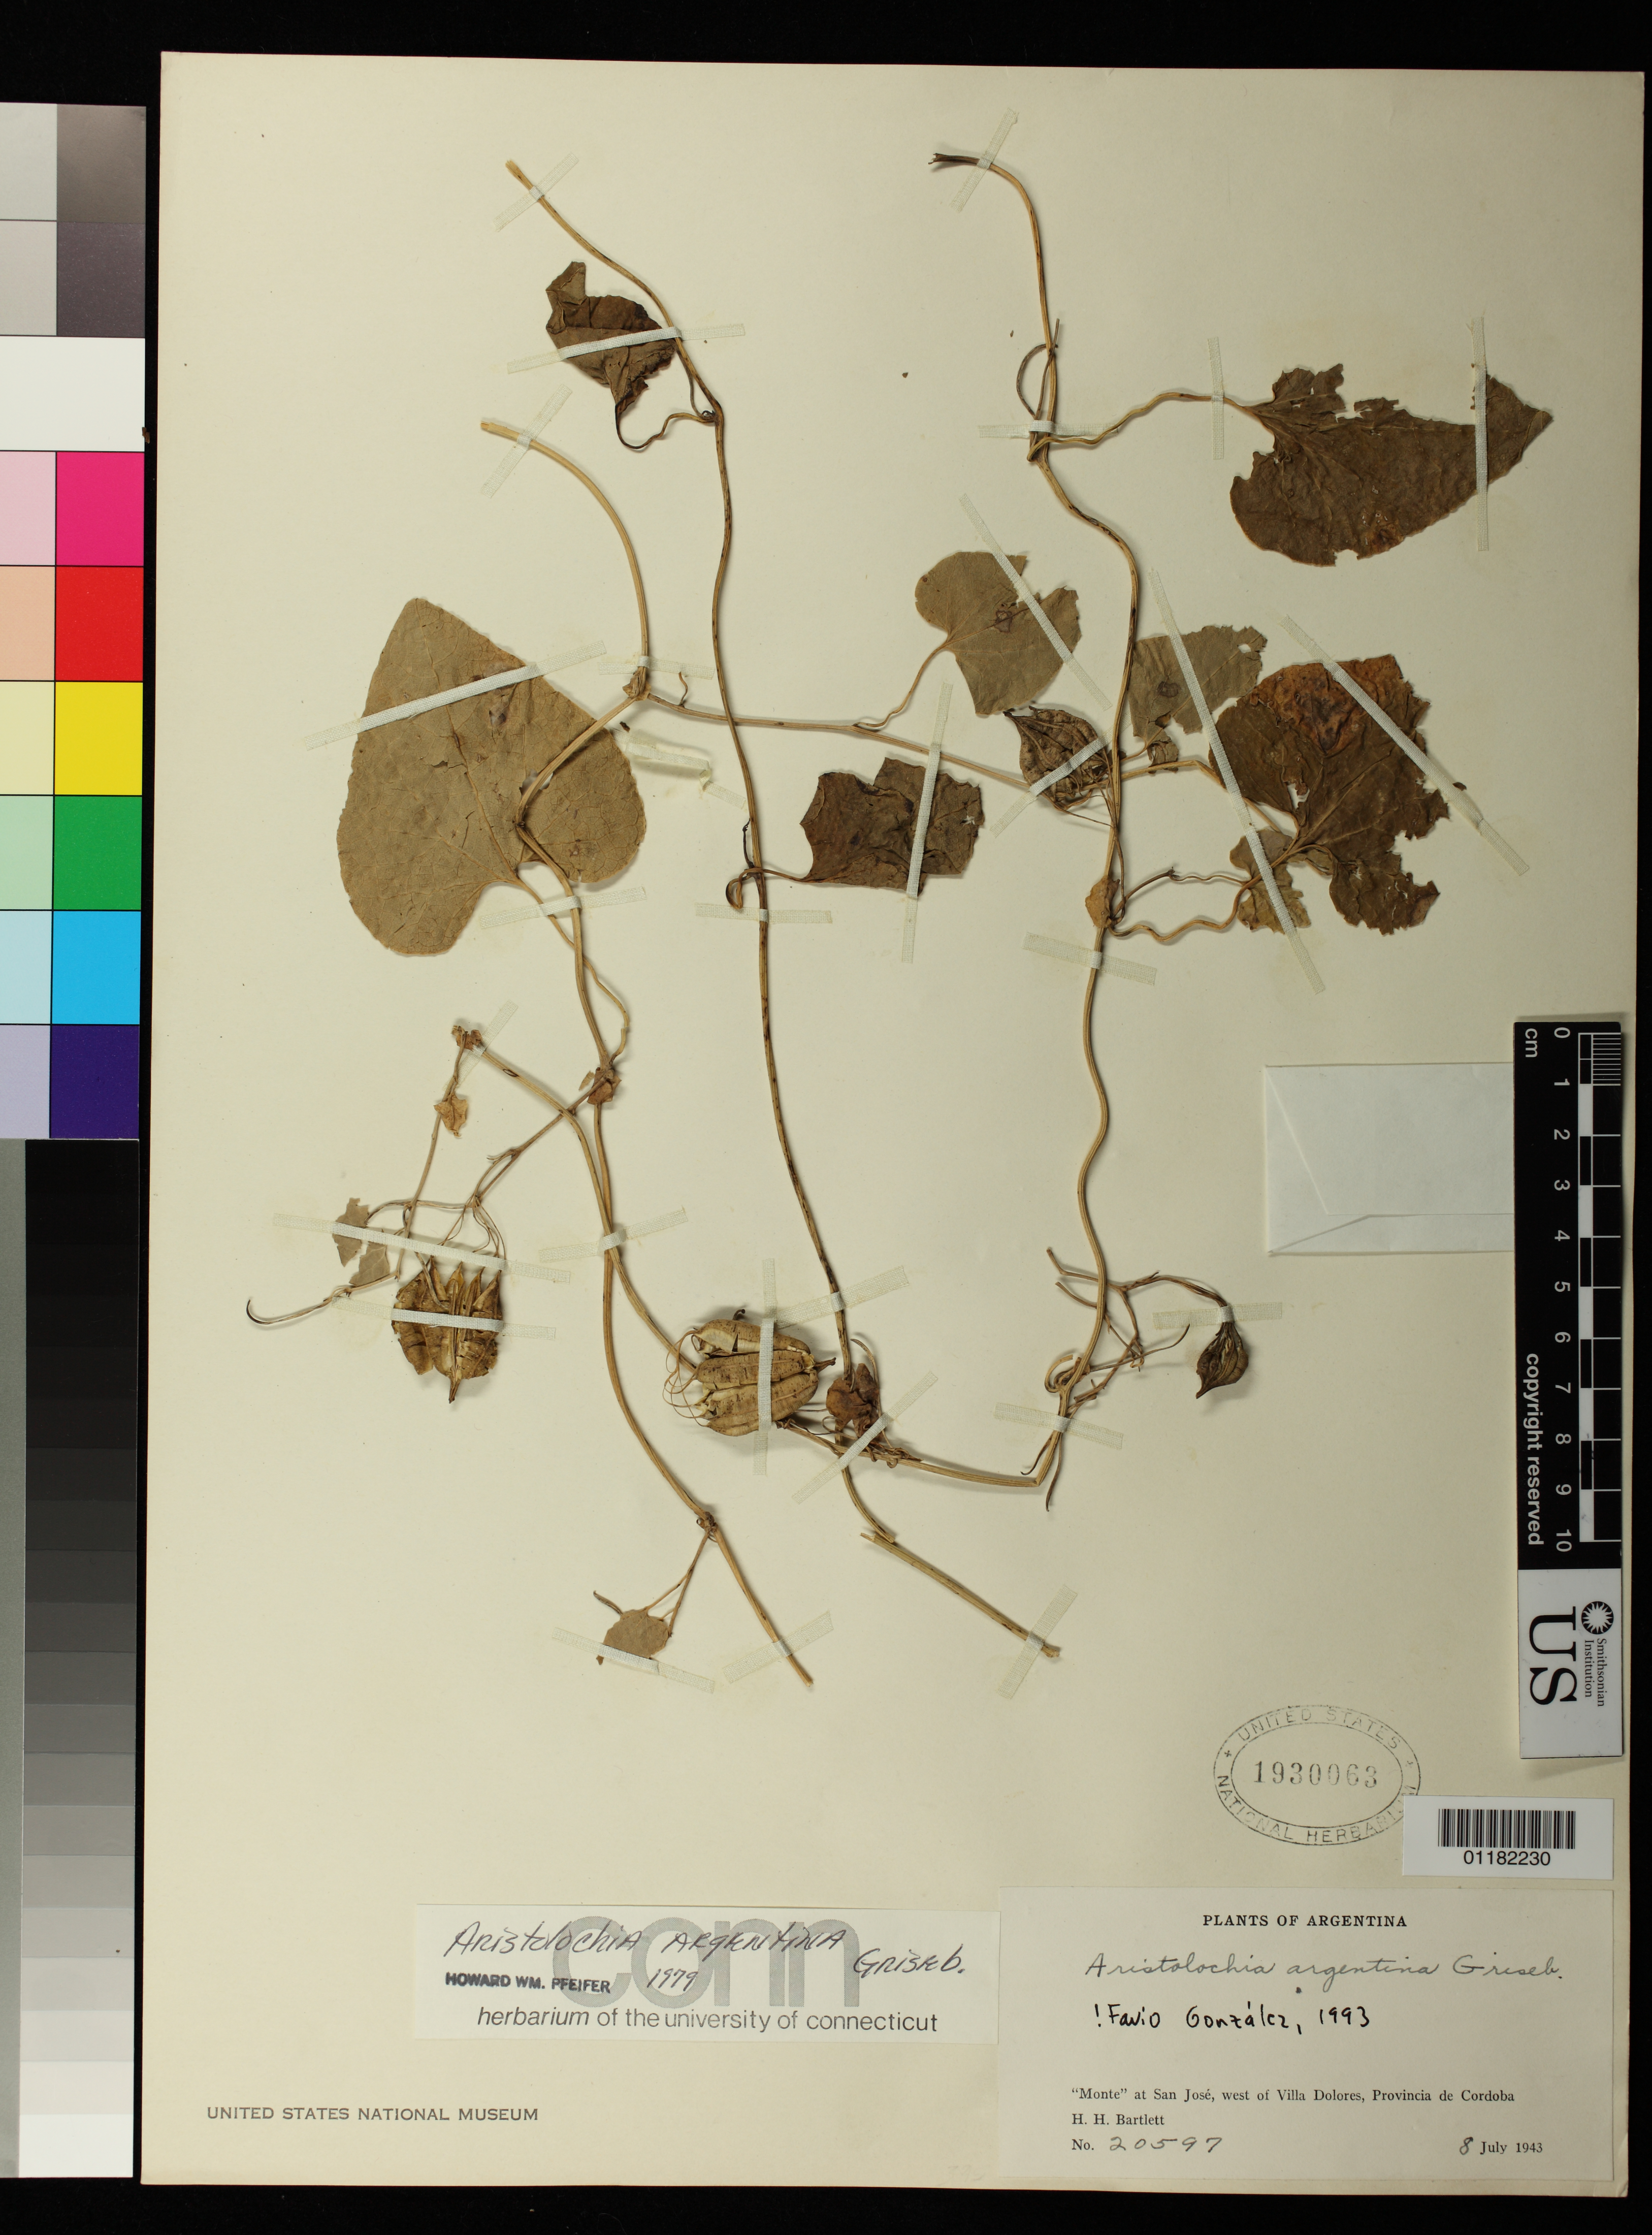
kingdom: Plantae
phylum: Tracheophyta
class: Magnoliopsida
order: Piperales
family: Aristolochiaceae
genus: Aristolochia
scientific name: Aristolochia argentina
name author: Griseb.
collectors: H. H. Bartlett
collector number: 20597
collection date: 1943-07-08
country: Argentina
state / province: Córdoba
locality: "Monte" at San Jose, west of Villa Dolores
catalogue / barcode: US 1930063